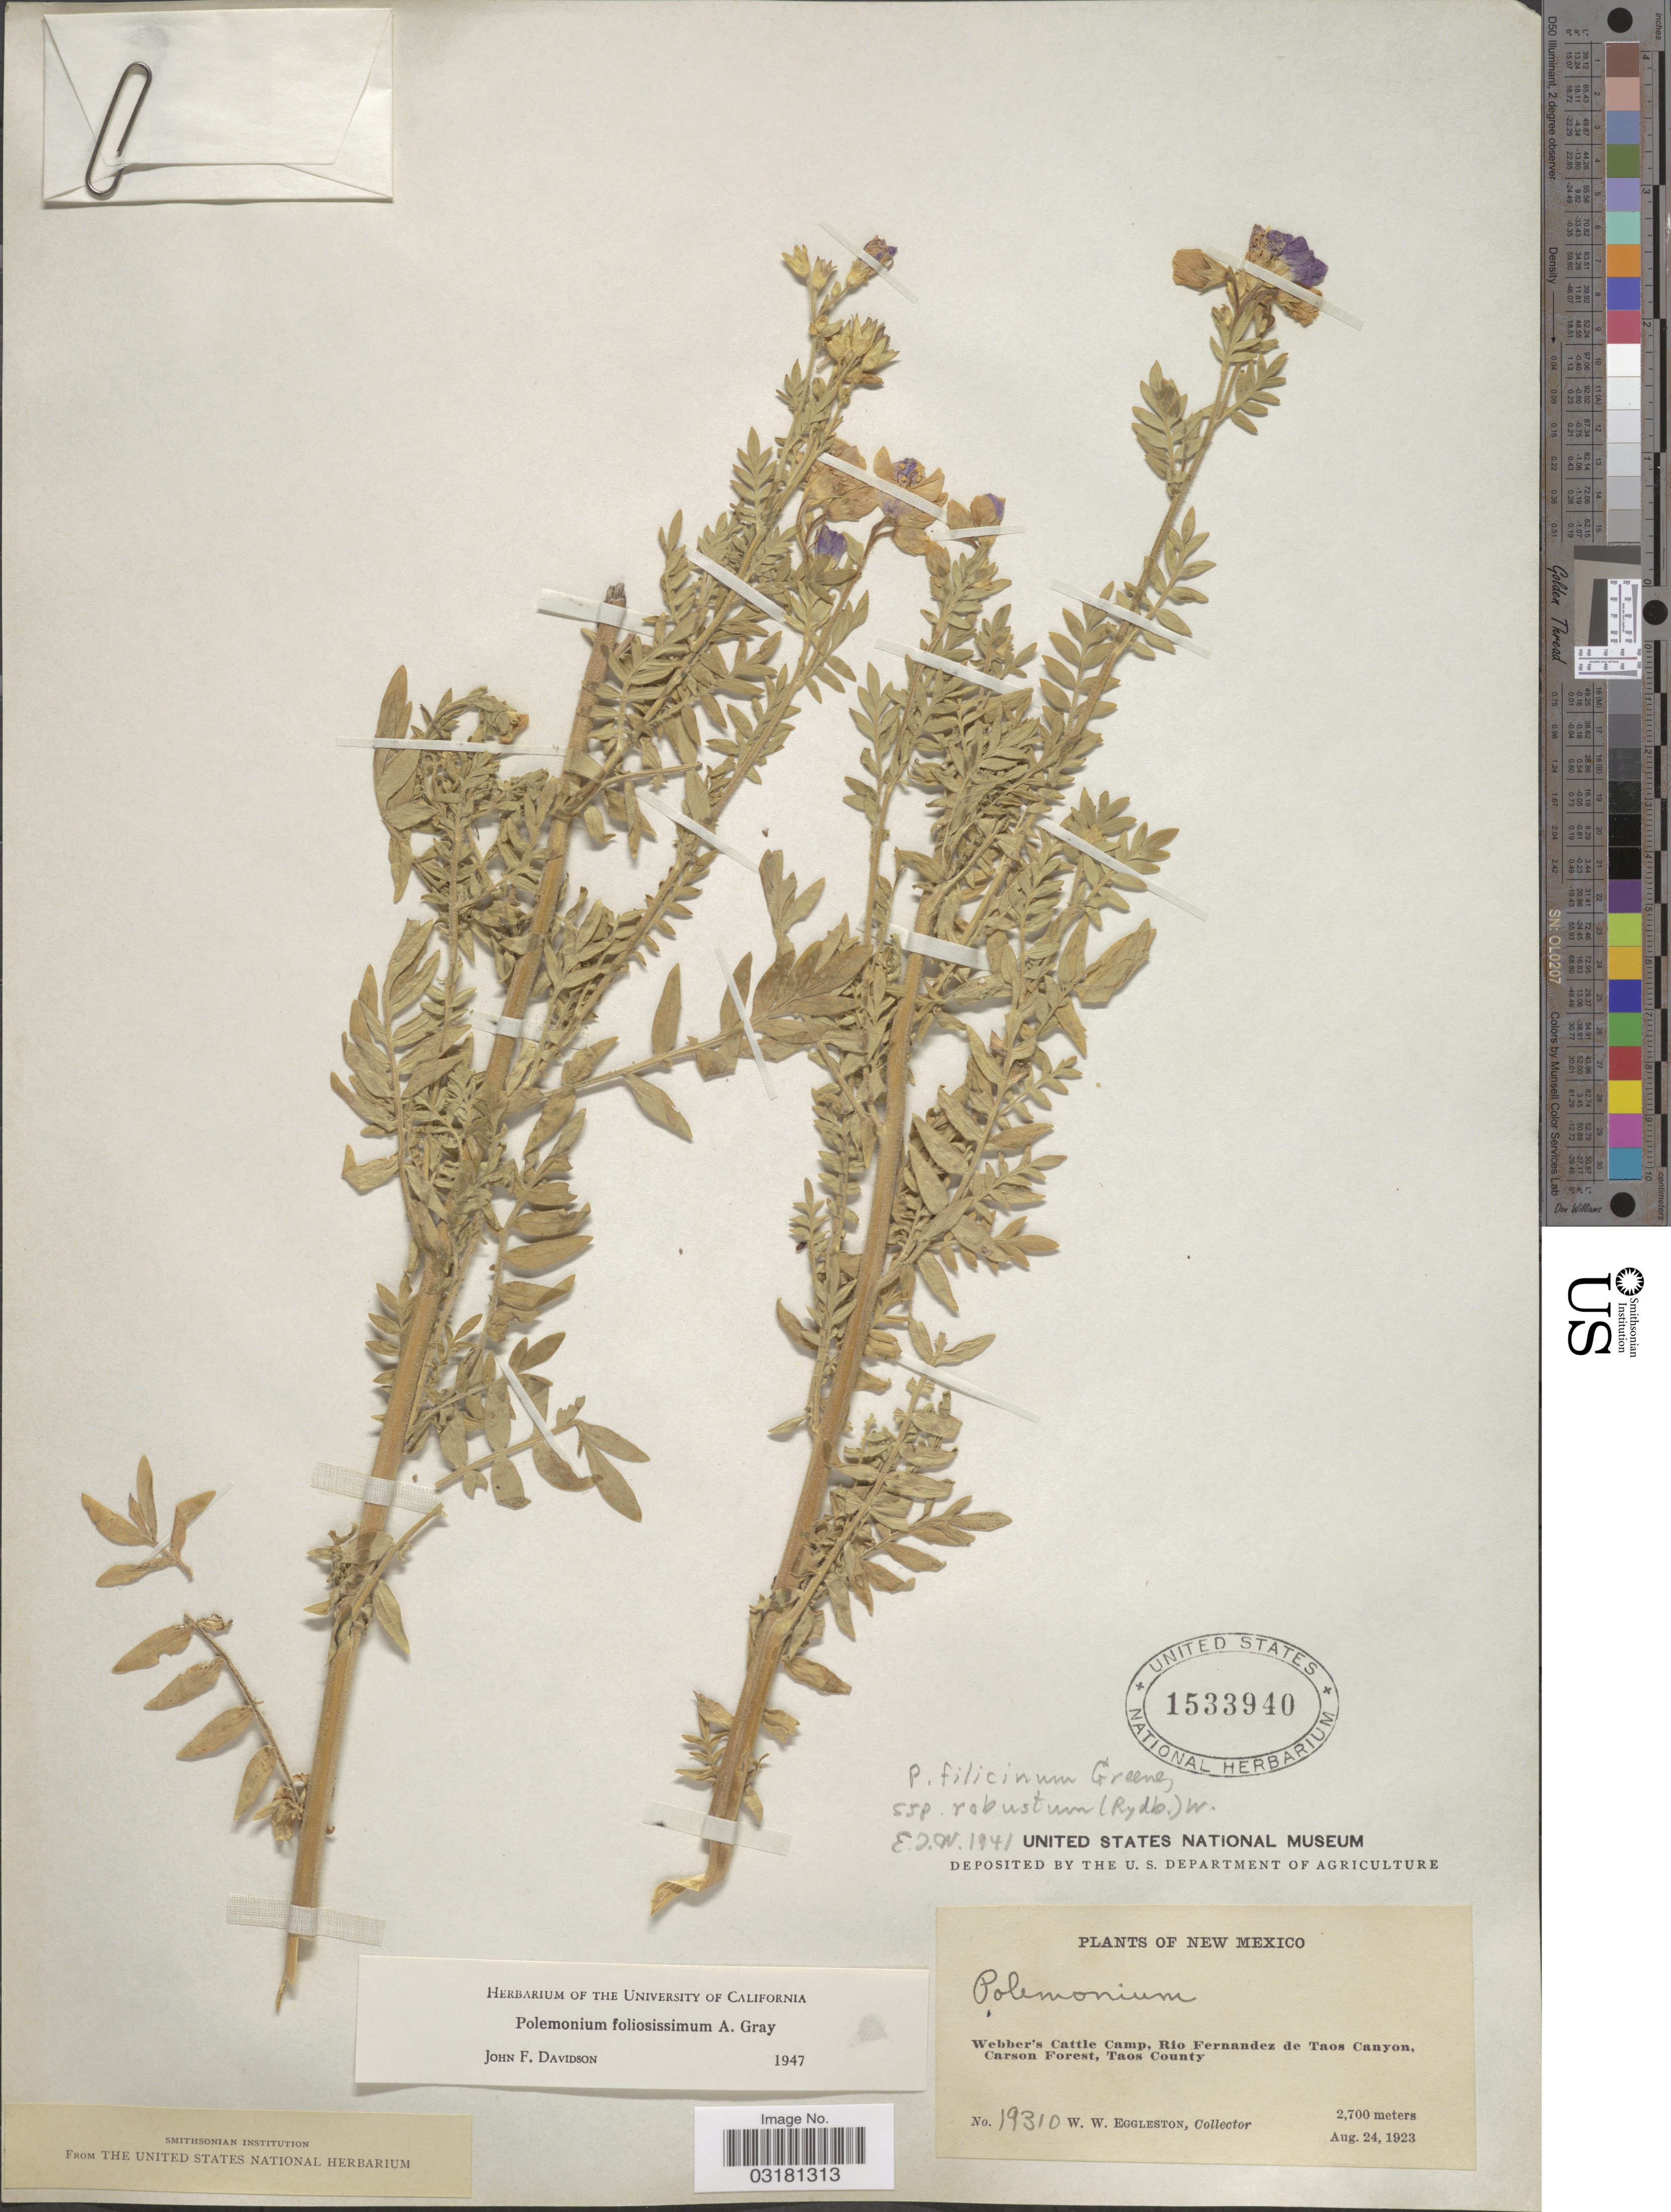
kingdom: Plantae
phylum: Tracheophyta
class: Magnoliopsida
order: Ericales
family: Polemoniaceae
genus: Polemonium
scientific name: Polemonium foliosissimum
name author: A. Gray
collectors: W. W. Eggleston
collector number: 19310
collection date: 1923-08-24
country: United States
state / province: New Mexico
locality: Webber's Cattle Camp, Rio Fernandez de Taos Canyon, Carson Forest, Taos County.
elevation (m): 2700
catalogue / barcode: US 1533940